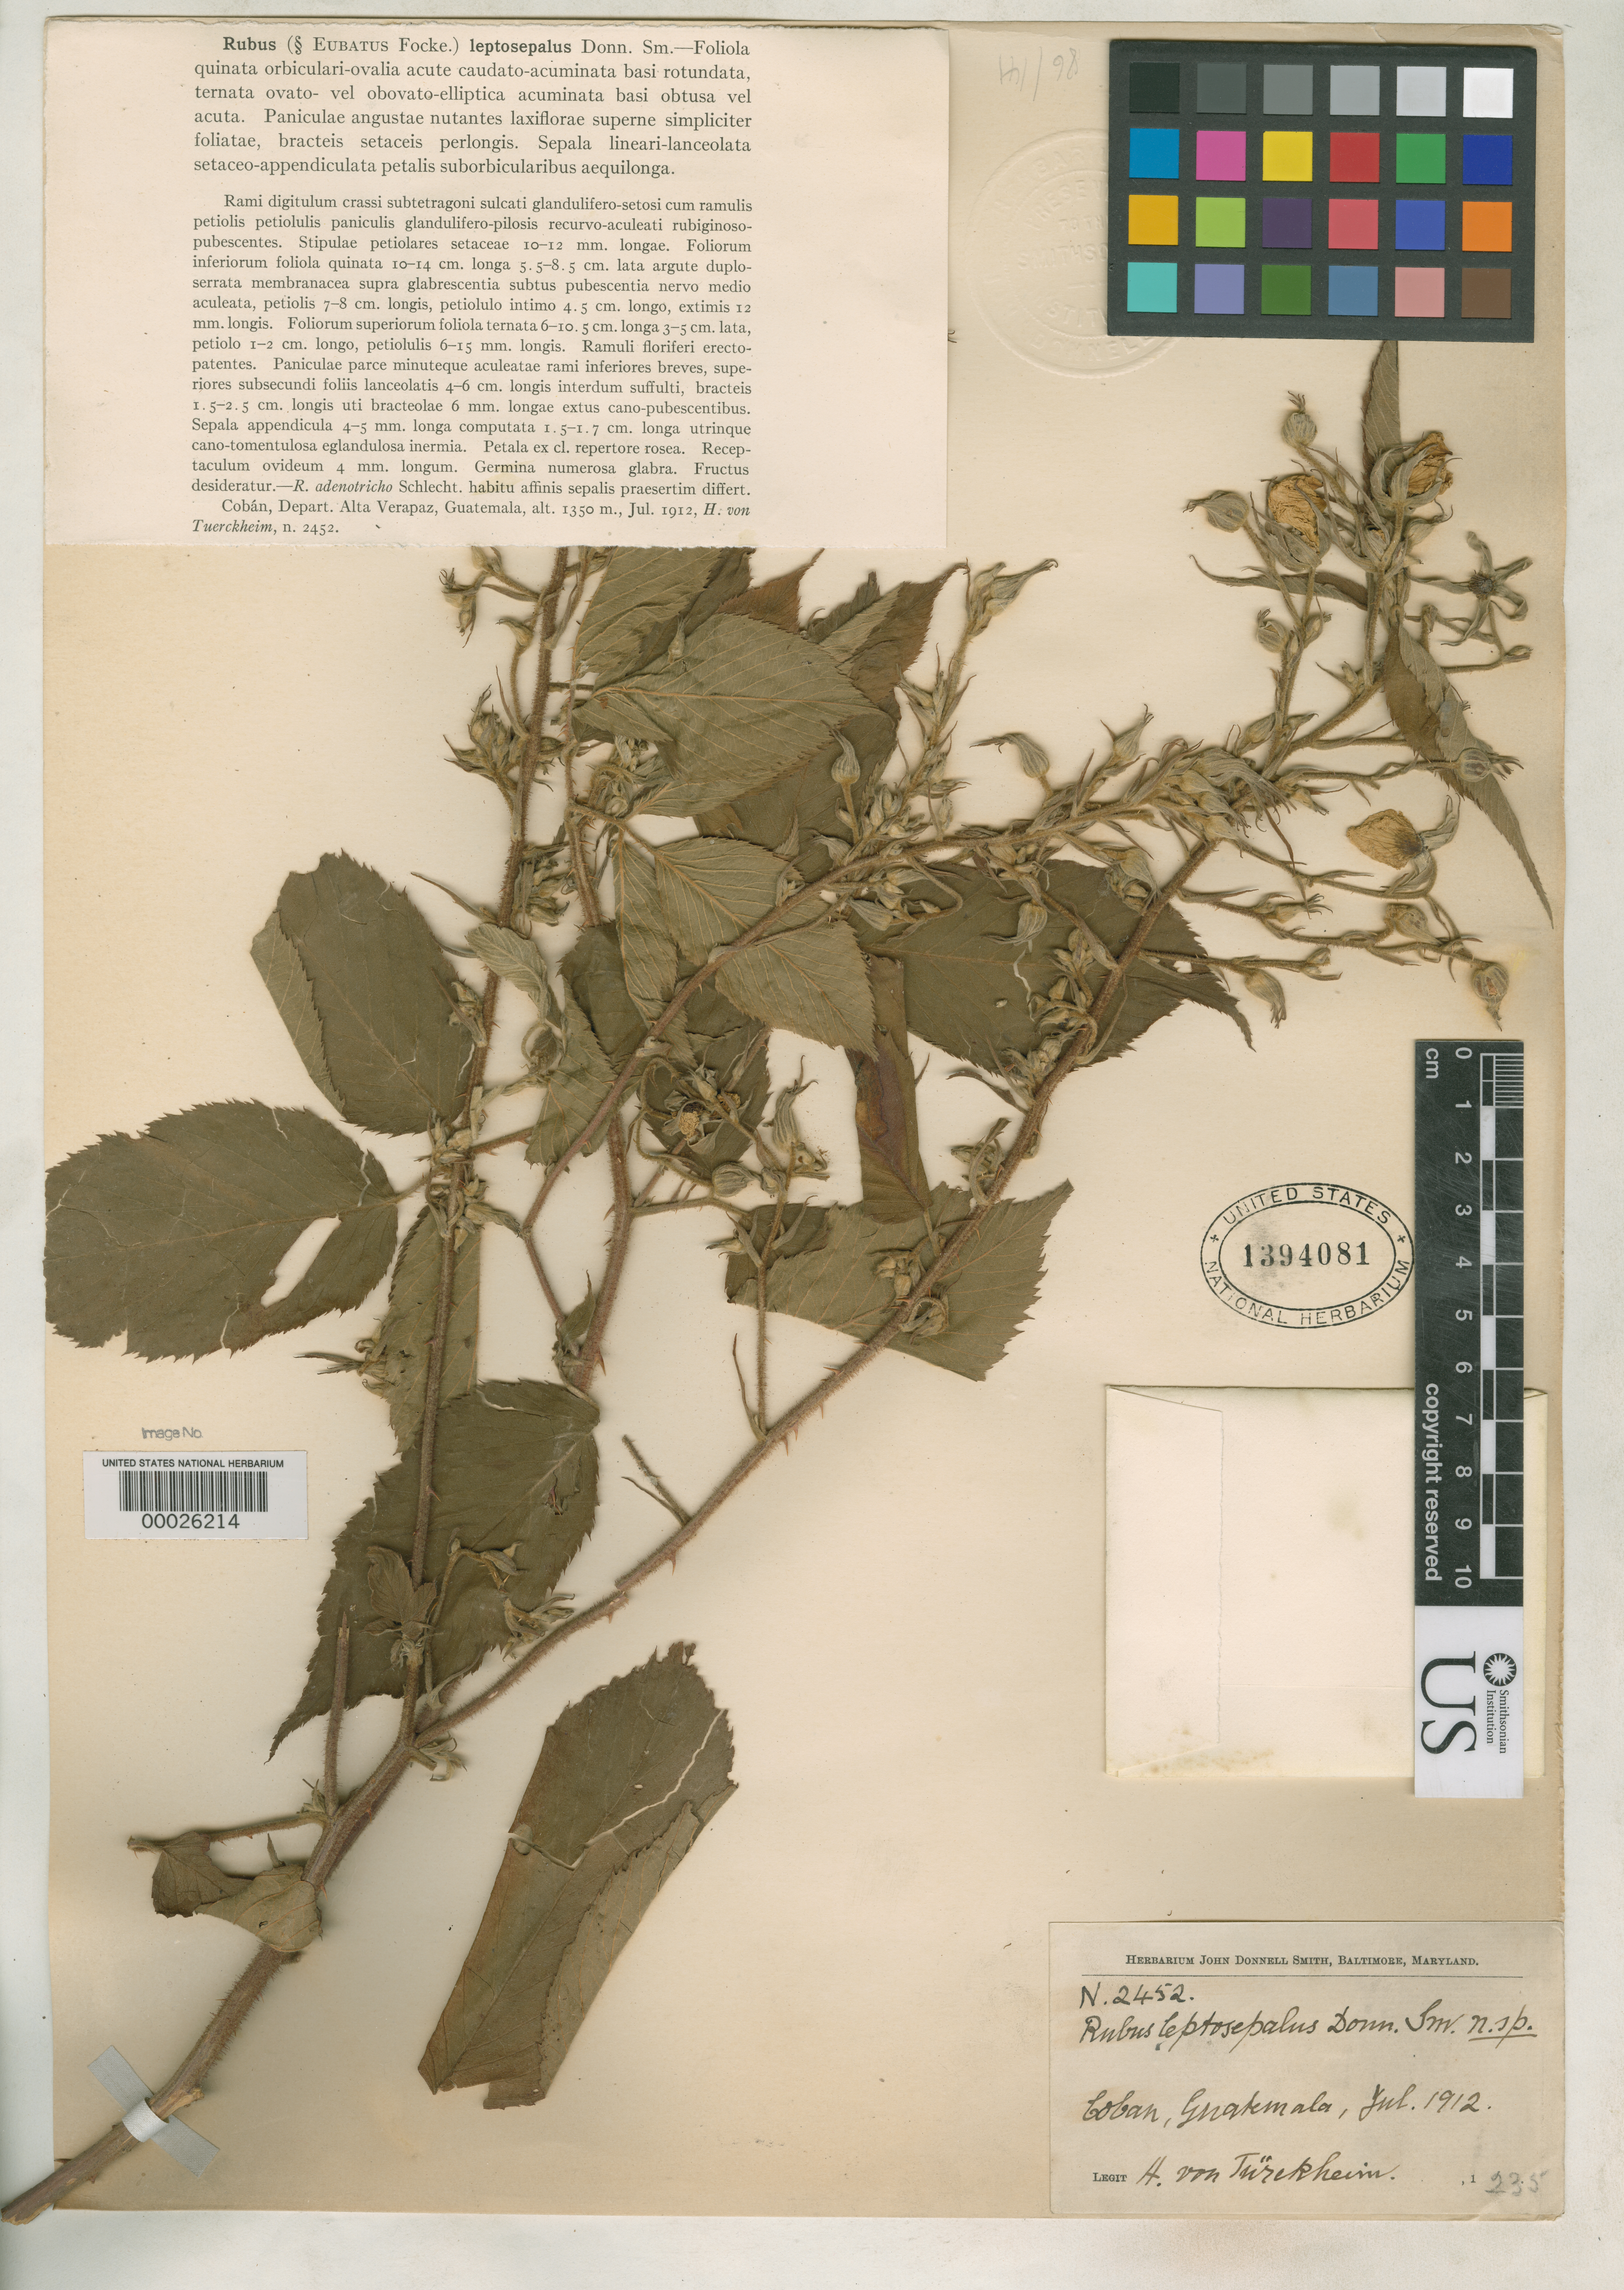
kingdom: Plantae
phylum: Tracheophyta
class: Magnoliopsida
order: Rosales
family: Rosaceae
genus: Rubus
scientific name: Rubus leptosepalus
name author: Donn. Sm.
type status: Type Collection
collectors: H. von Türckheim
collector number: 2452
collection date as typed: Jul 1912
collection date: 1912-07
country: Guatemala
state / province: Alta Verapaz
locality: Cobán.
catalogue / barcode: US 1394081